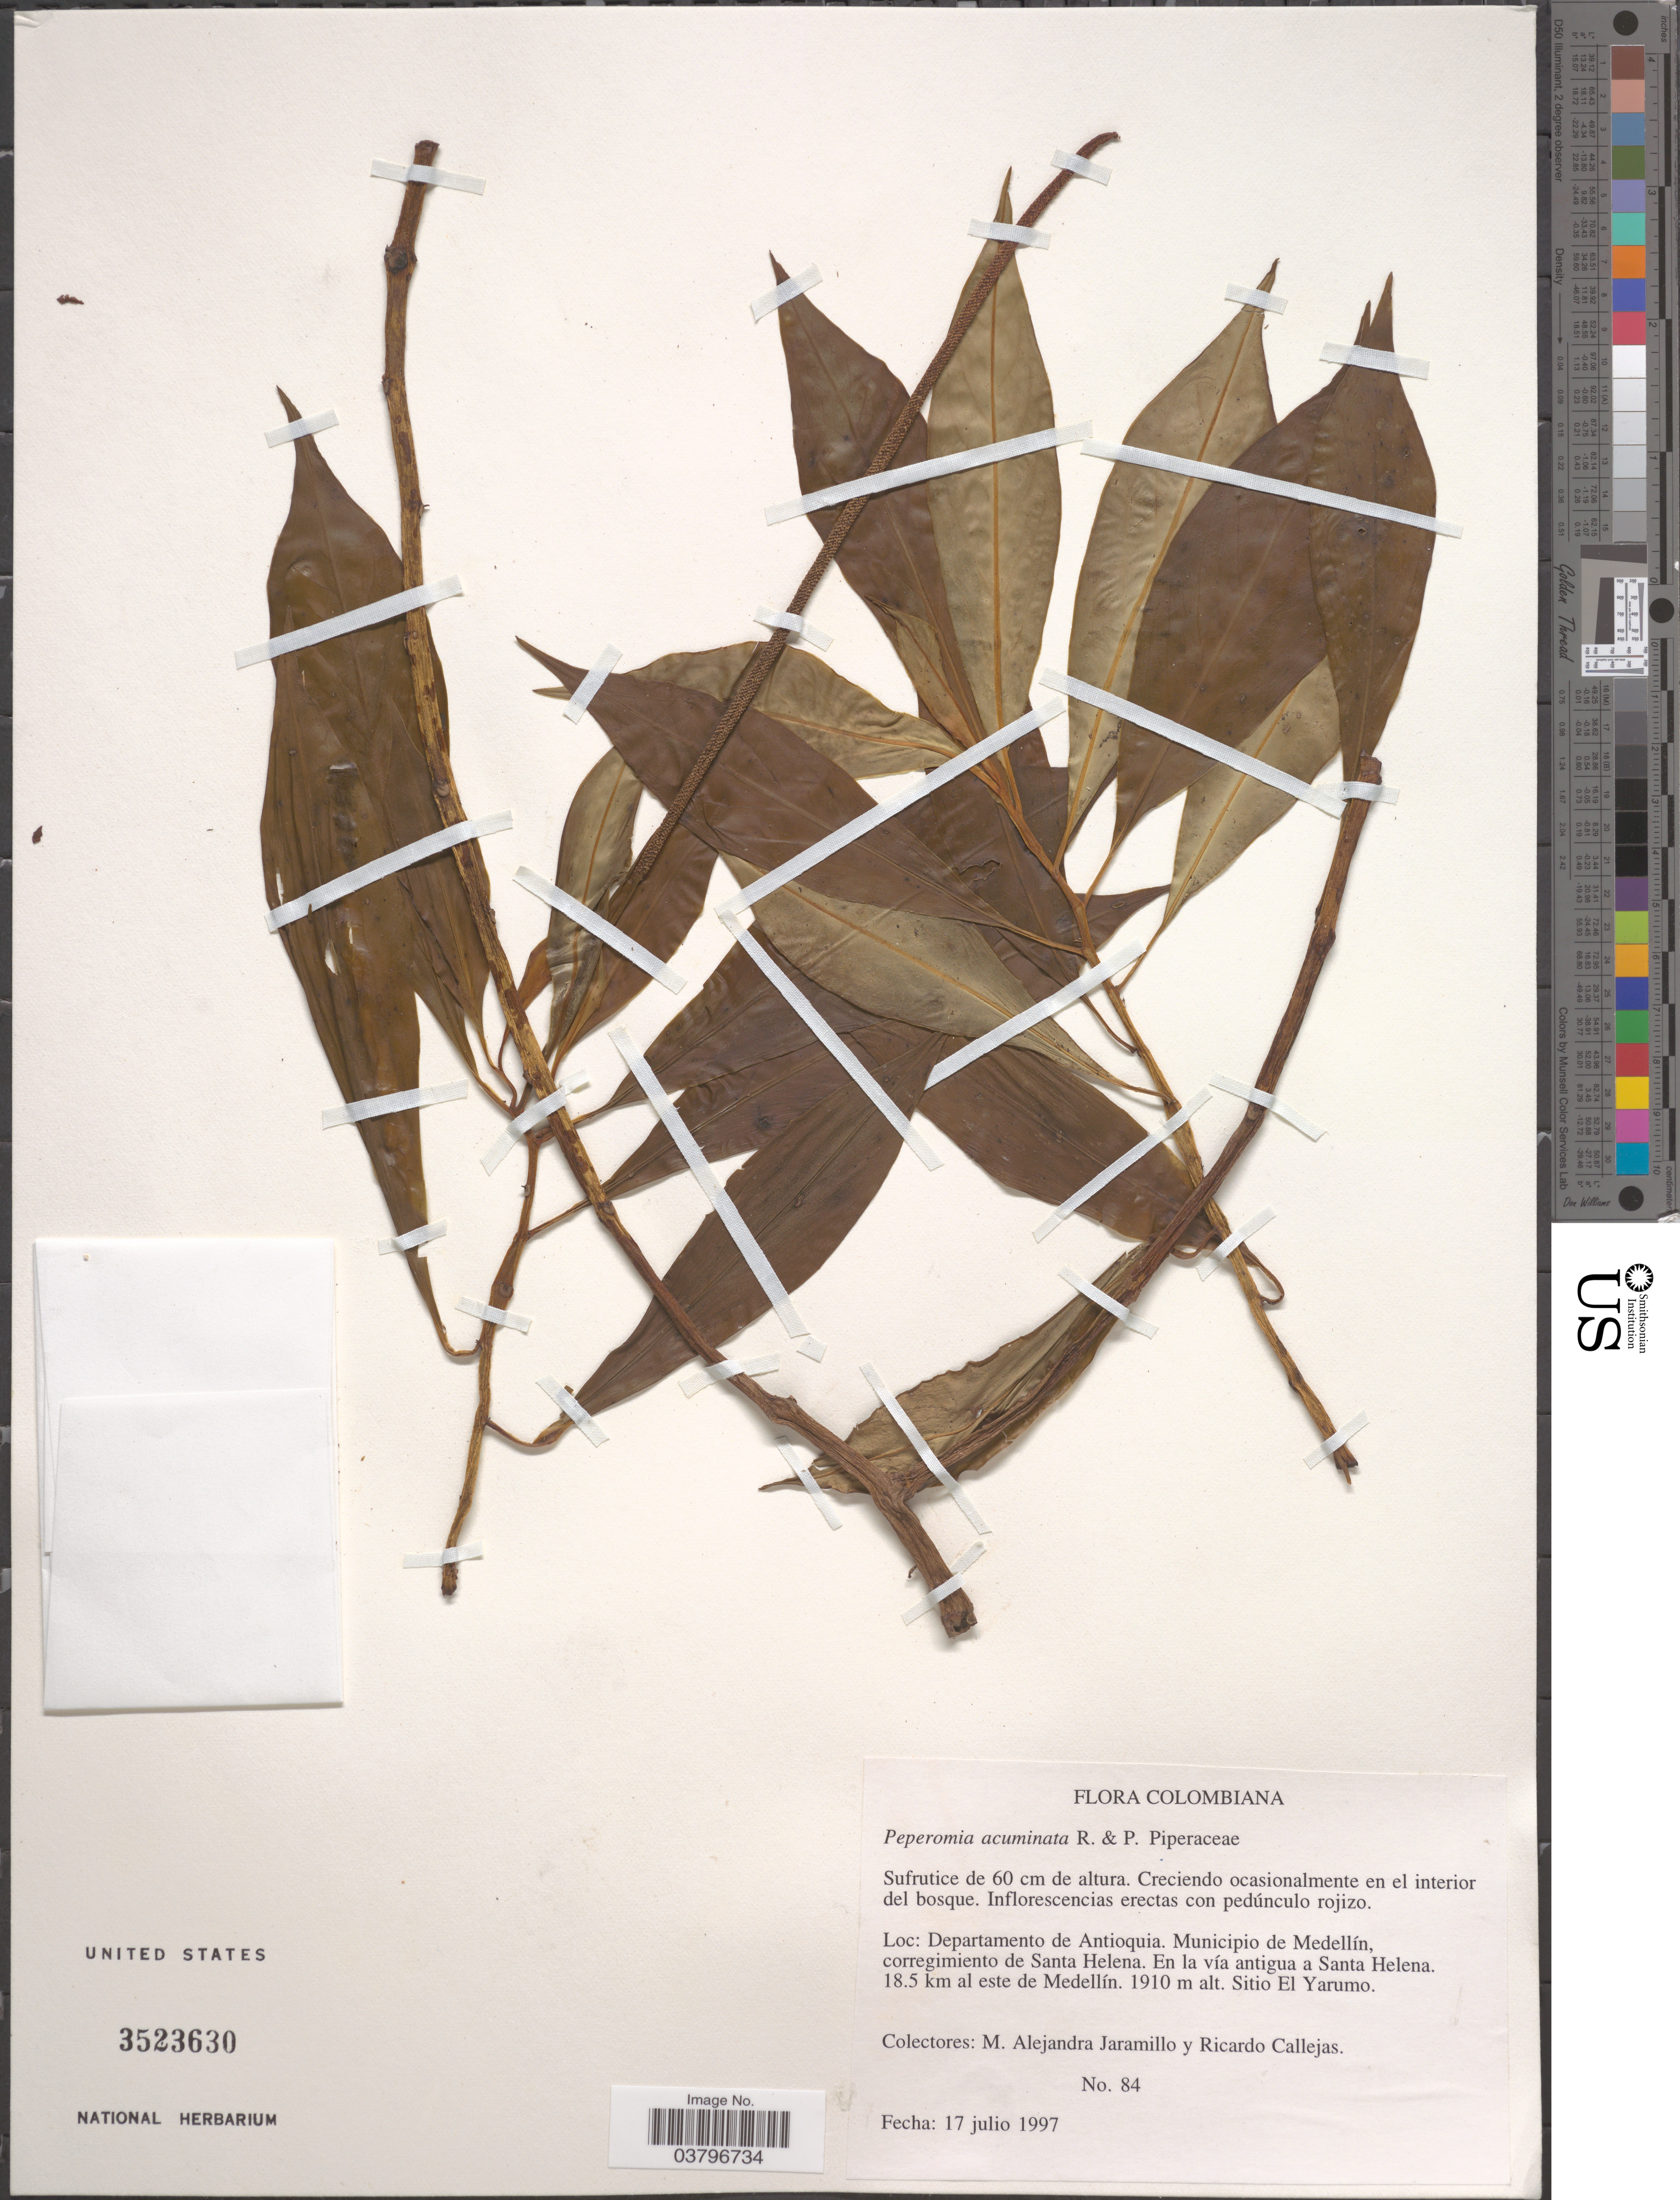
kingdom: Plantae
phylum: Tracheophyta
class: Magnoliopsida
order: Piperales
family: Piperaceae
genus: Peperomia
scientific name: Peperomia acuminata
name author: Ruiz & Pav.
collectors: M. A. Jaramillo & R. Callejas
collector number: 84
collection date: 1997-07-17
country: Colombia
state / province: Antioquia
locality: Departamento de Antioquia. Municipio de Medellín, corregimiento de Santa Helena. En la vía antigua a Santa Helena. 18.5 km al este de Medellín. Sitio El Yarumo.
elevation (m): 1910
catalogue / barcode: US 3523630